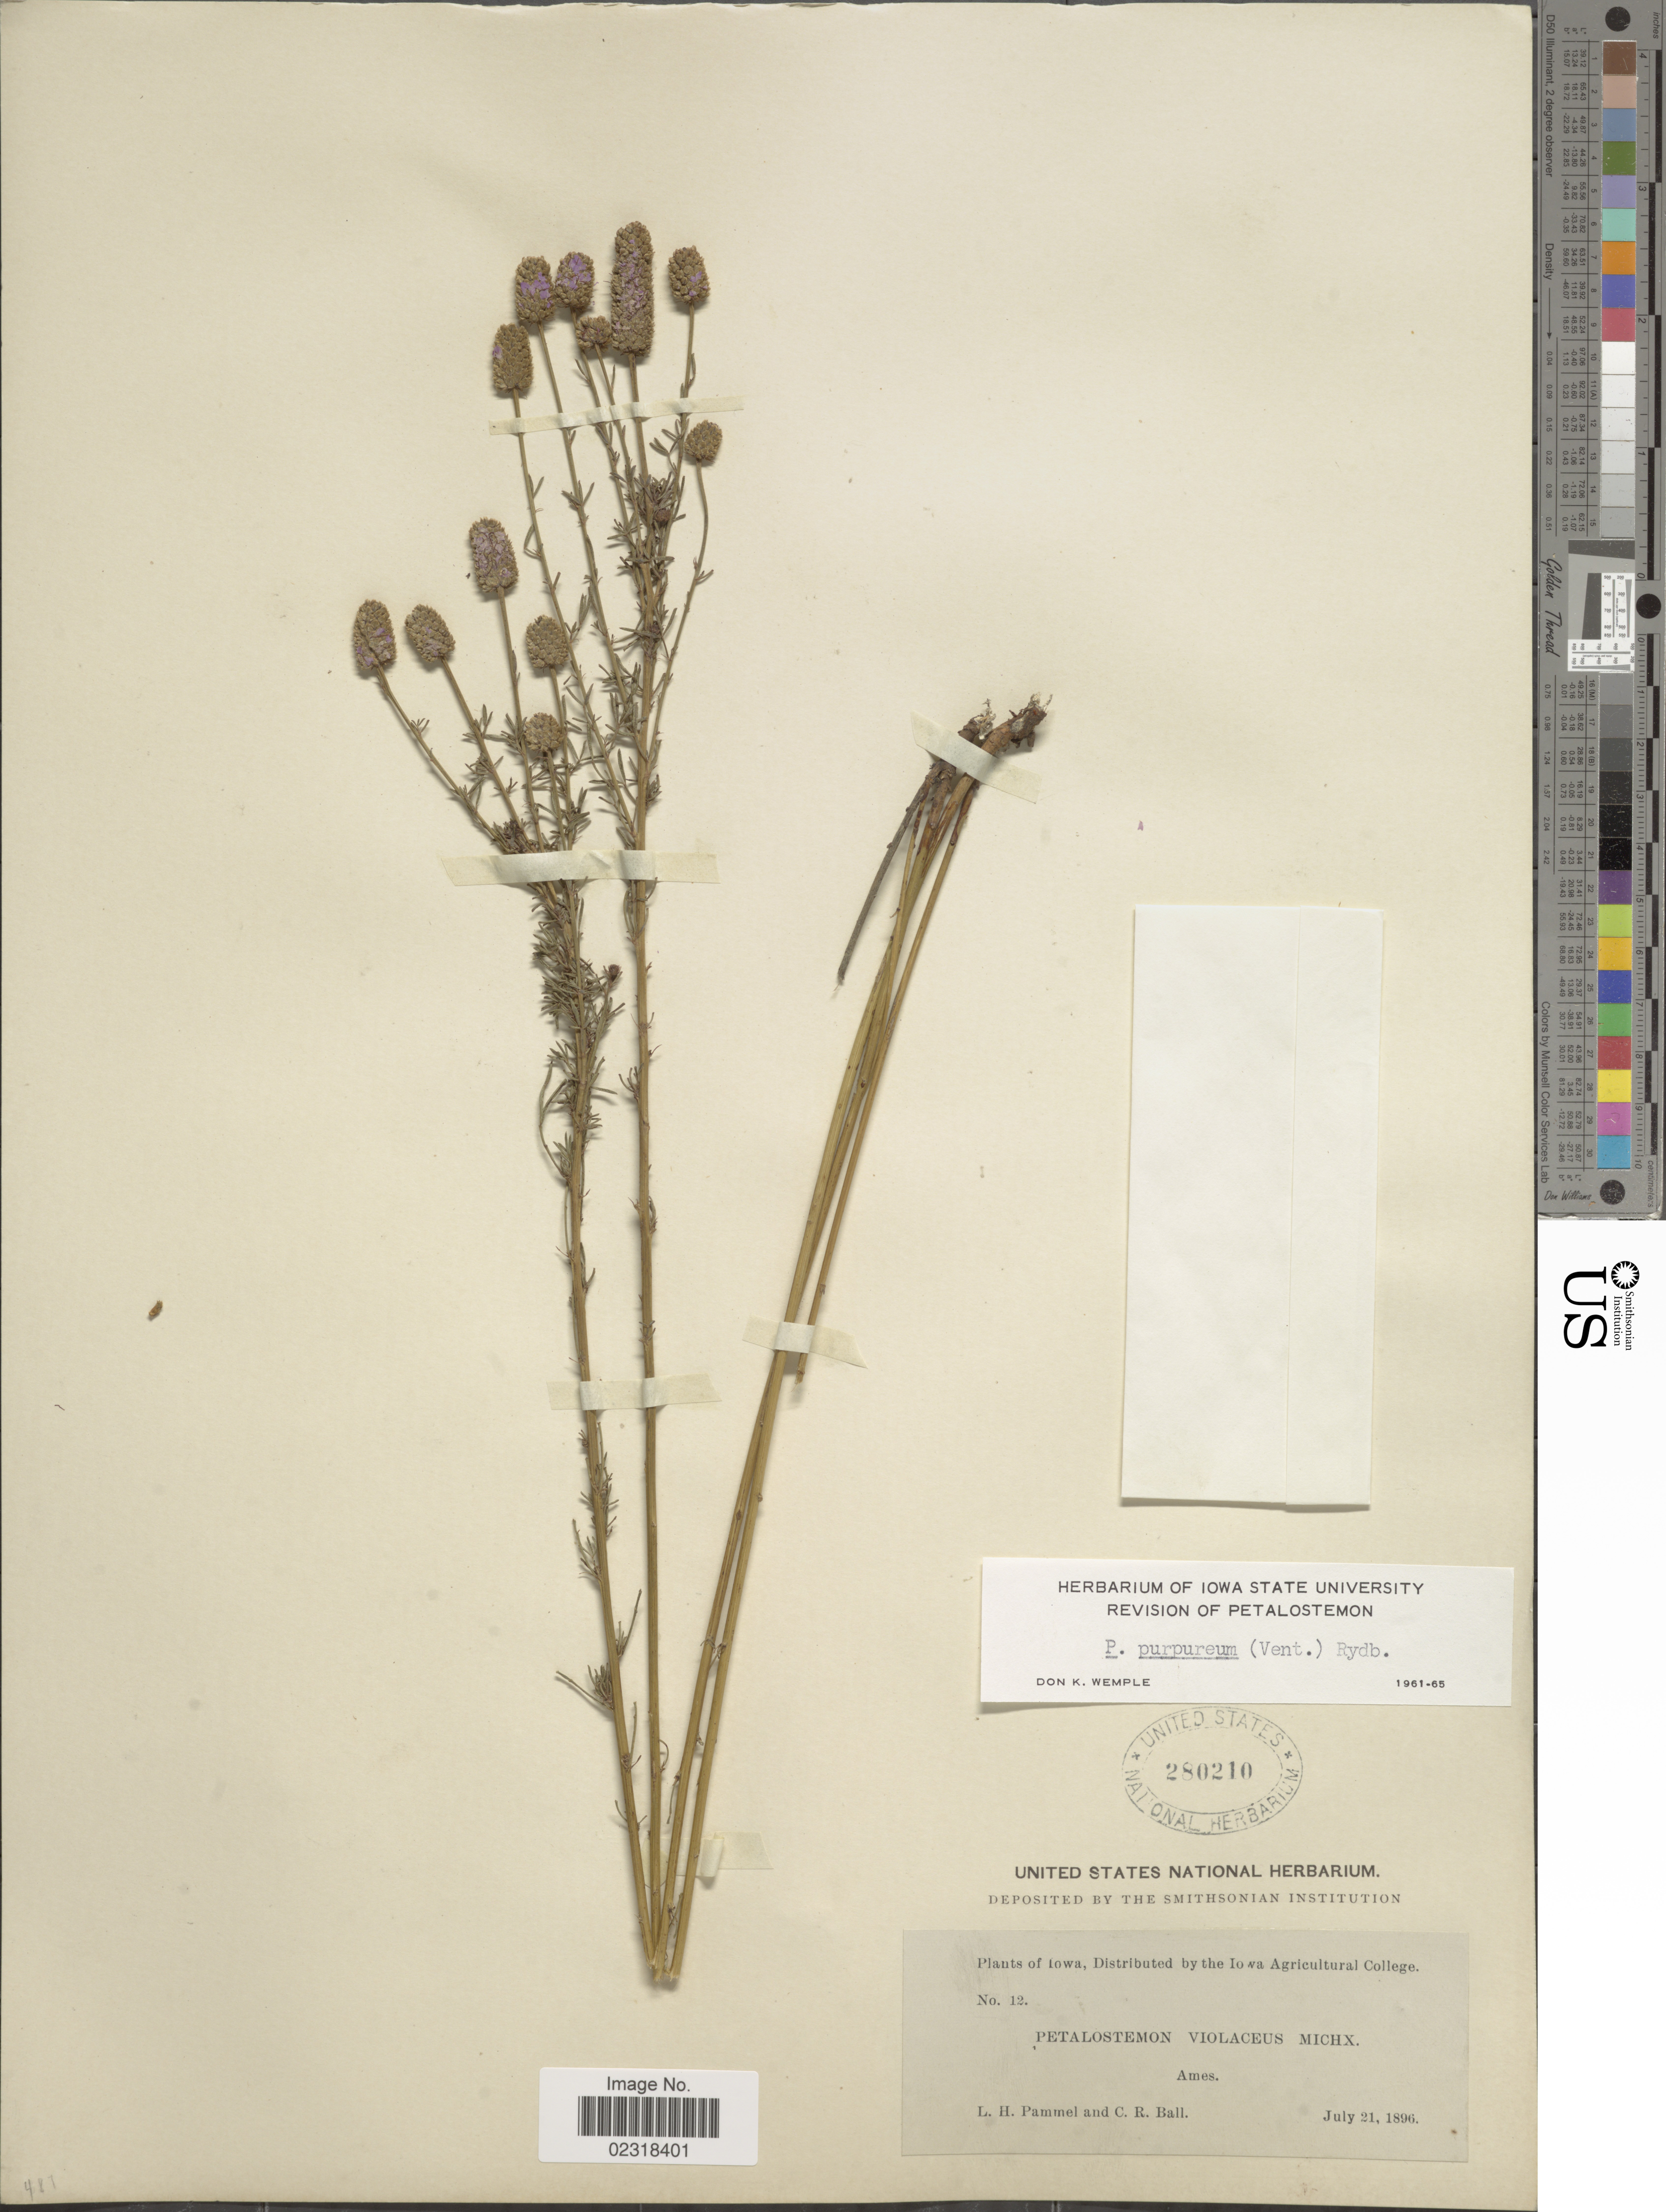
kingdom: Plantae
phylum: Tracheophyta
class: Magnoliopsida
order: Fabales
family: Fabaceae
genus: Dalea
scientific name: Dalea purpurea var. purpurea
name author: Vent.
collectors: L. Pammel & C. R. Ball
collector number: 12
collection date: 1896-07-21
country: United States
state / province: Iowa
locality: Ames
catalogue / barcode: US 280210